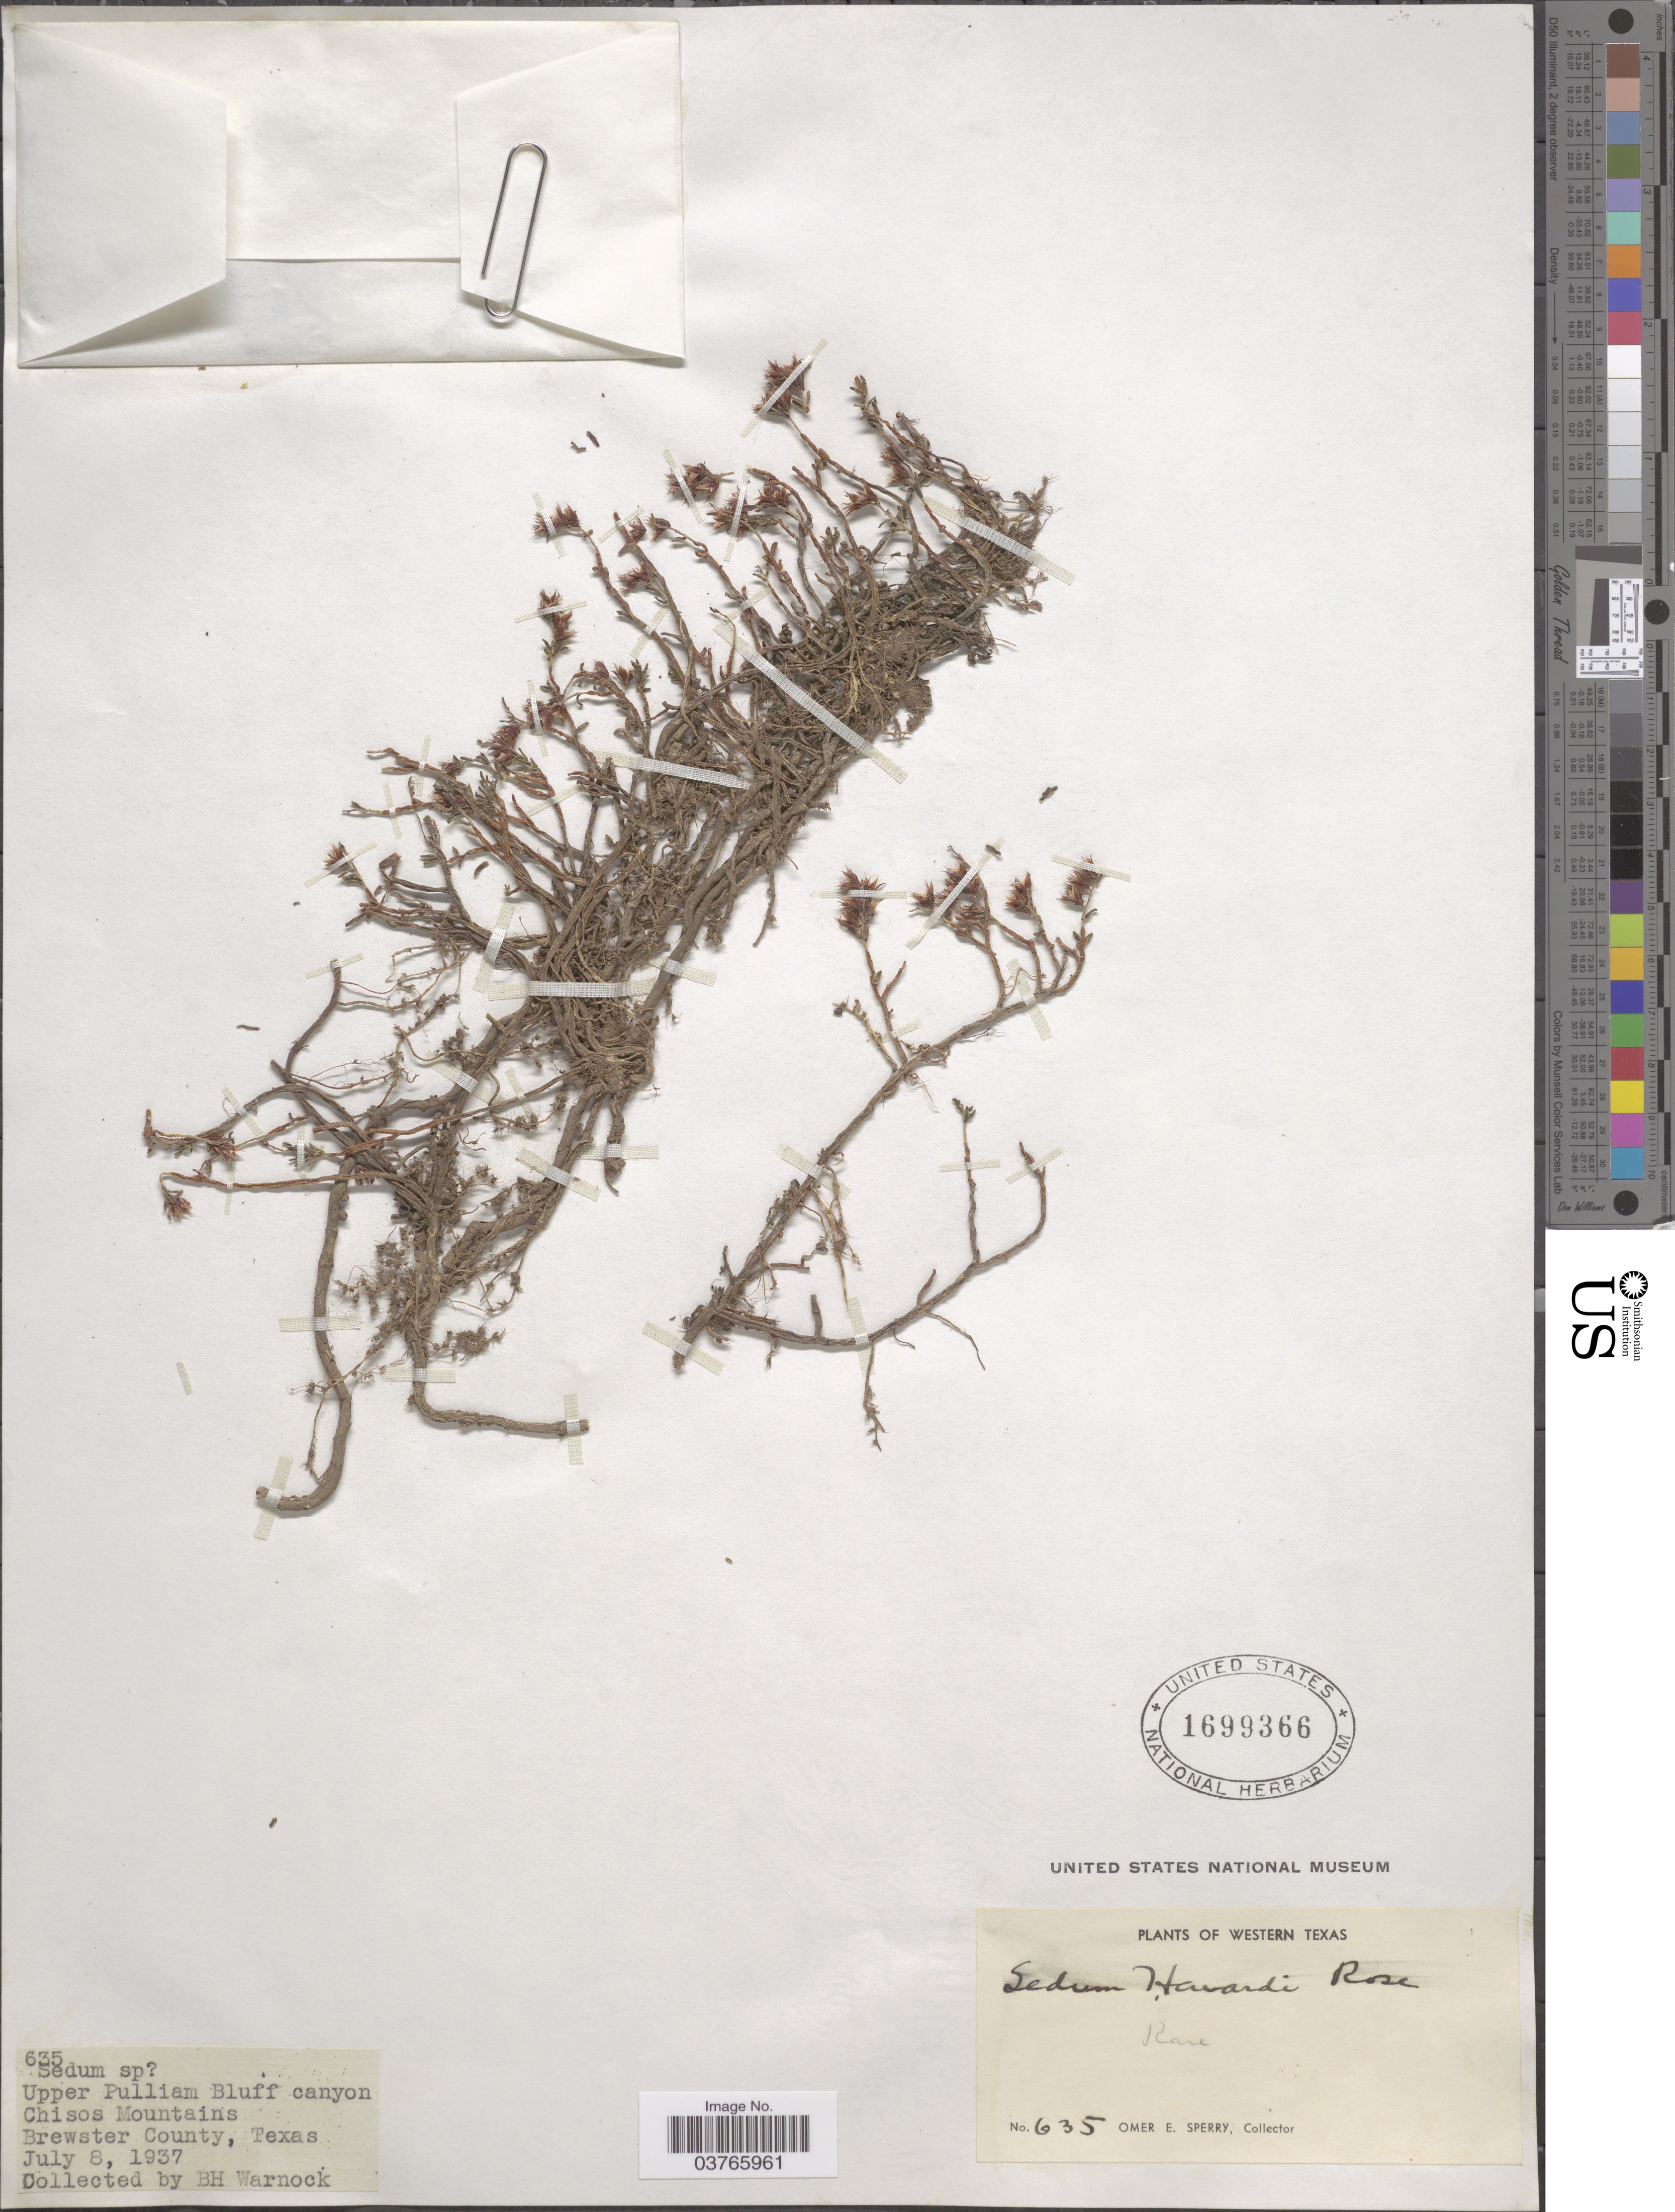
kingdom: Plantae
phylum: Tracheophyta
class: Magnoliopsida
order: Saxifragales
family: Crassulaceae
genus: Sedum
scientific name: Sedum havardi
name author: Rose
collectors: B. H. Warnock & O. E. Sperry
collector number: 635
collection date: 1937-07-08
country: United States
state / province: Texas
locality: Western Texas. Upper Pulliam Bluff canyon, Chisos Mountains, Brewster County.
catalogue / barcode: US 1699366